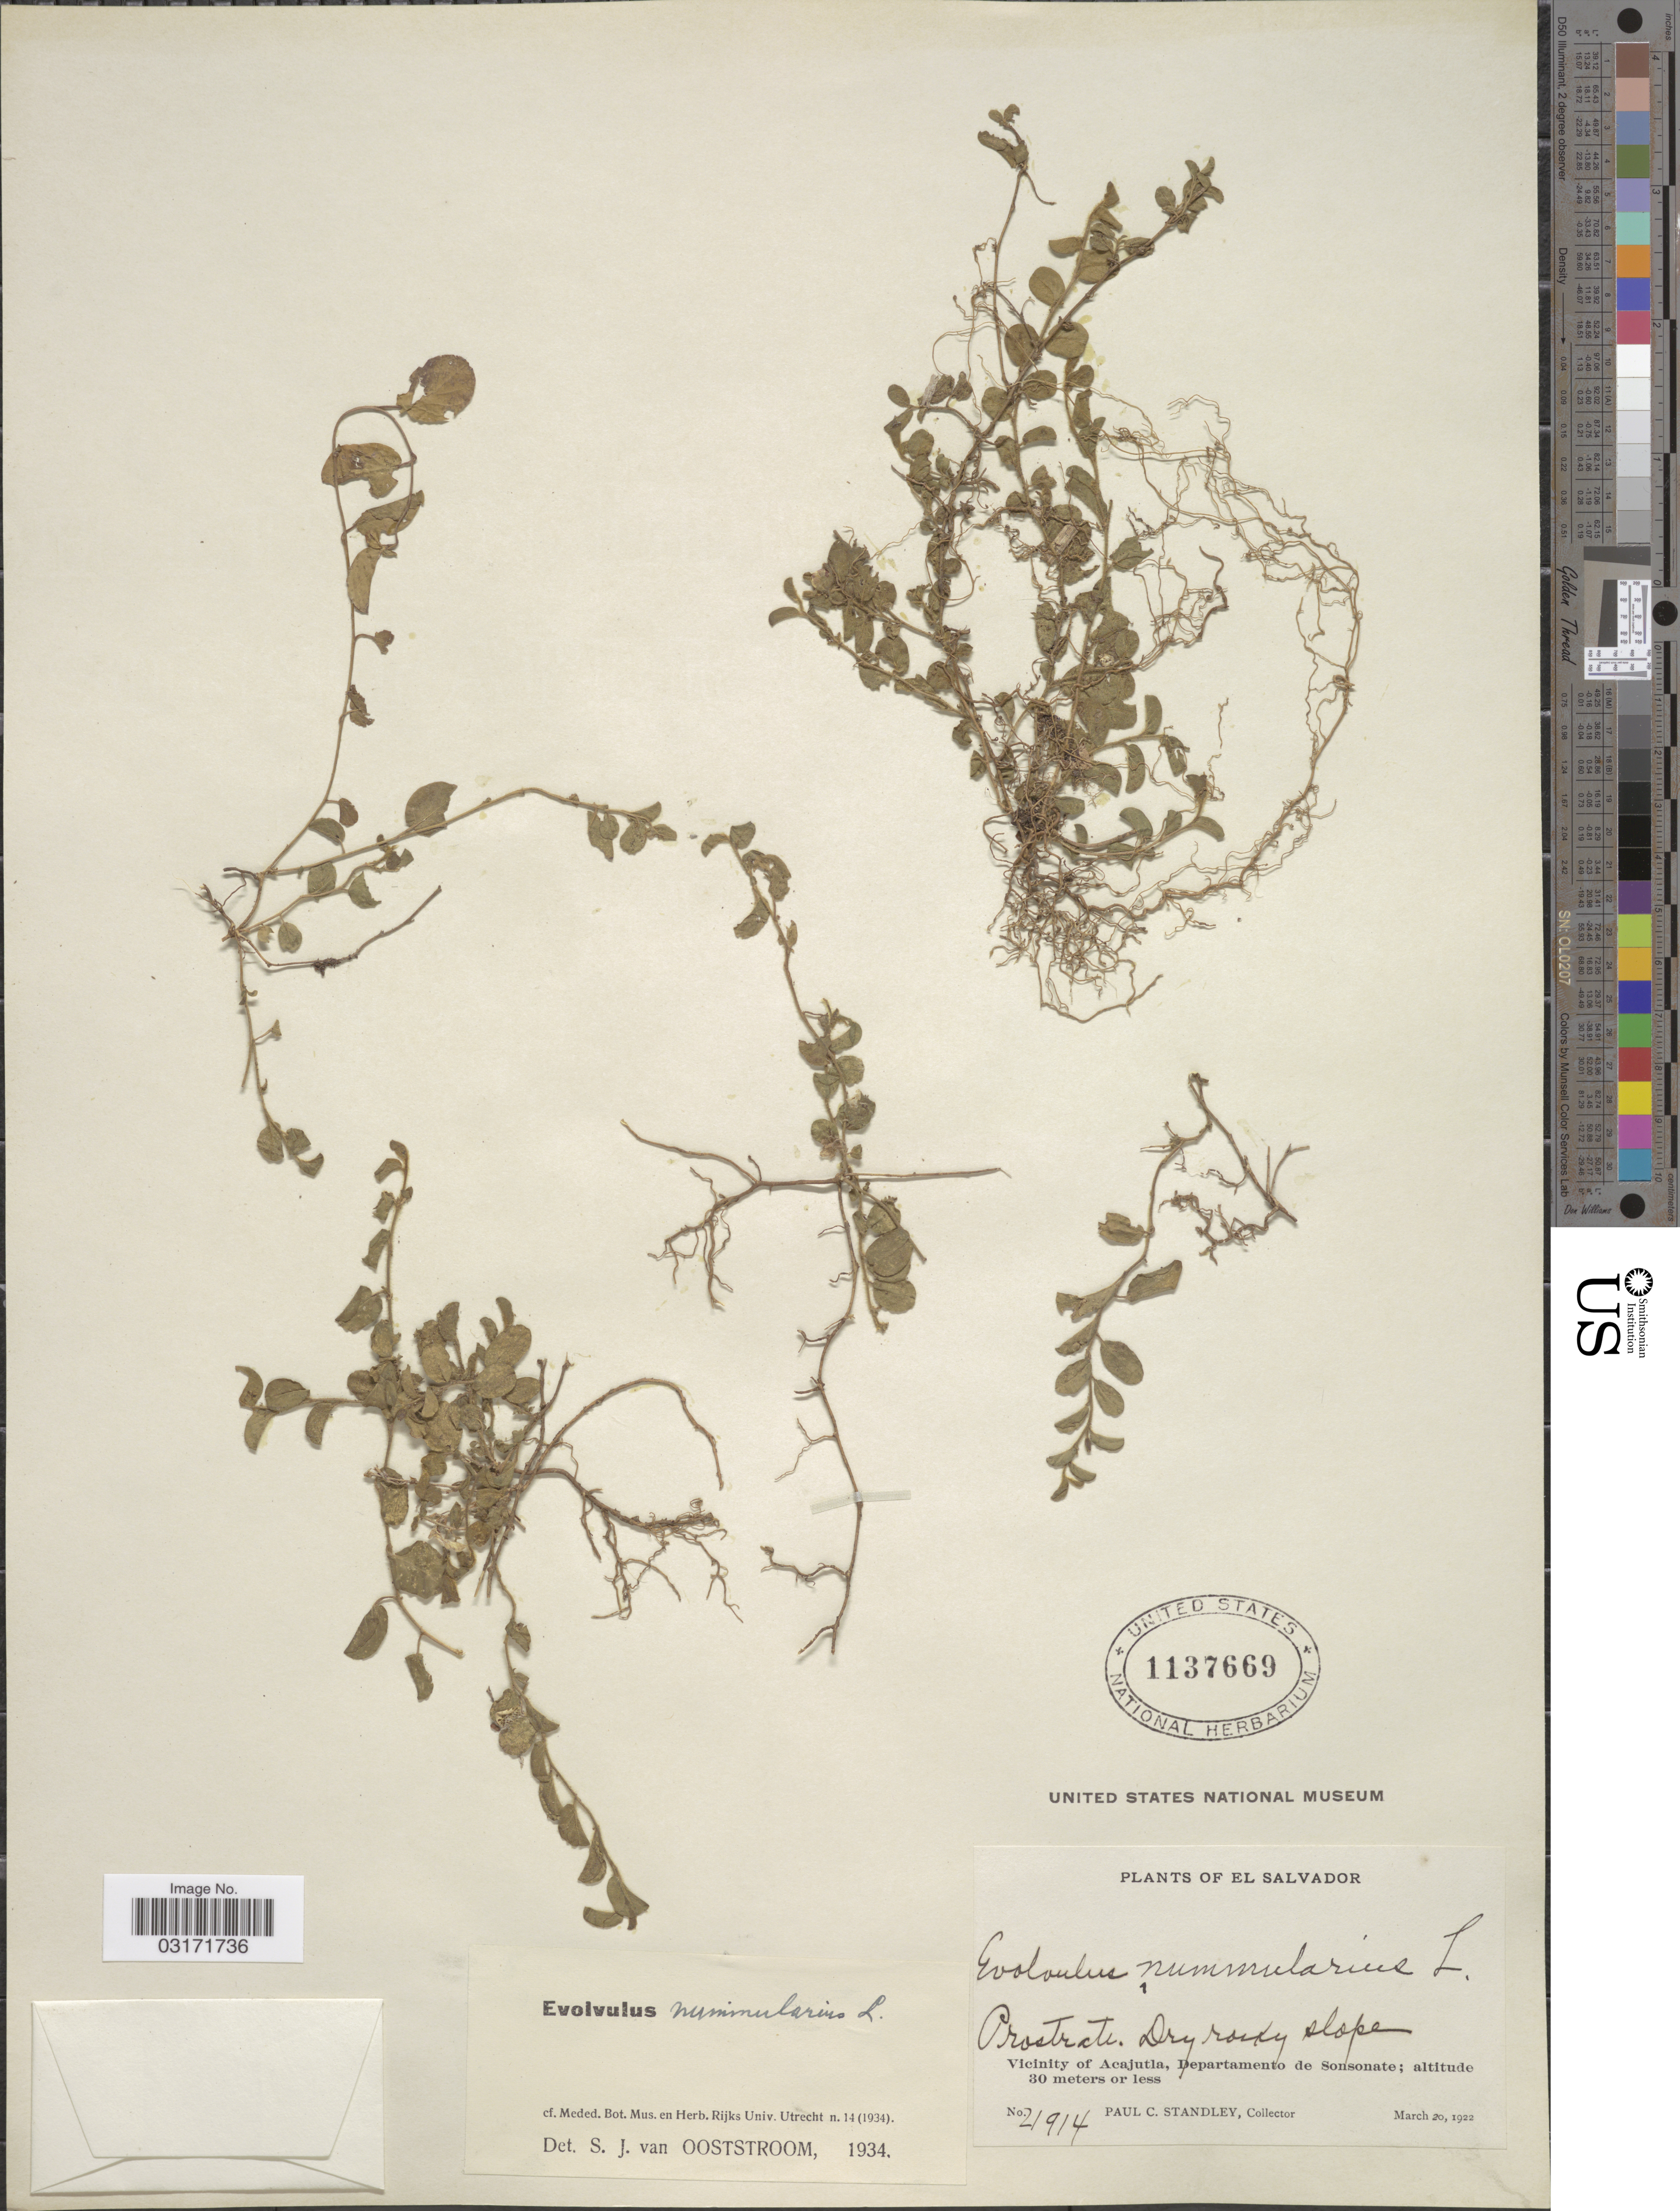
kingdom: Plantae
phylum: Tracheophyta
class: Magnoliopsida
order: Solanales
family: Convolvulaceae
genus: Evolvulus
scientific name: Evolvulus nummularius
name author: (L.) L.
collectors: P. C. Standley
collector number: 21914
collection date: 1922-03-20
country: El Salvador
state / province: Sonsonate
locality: Vicinity of Acajutla, Departamento de Sonsonate.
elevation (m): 30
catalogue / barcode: US 1137669